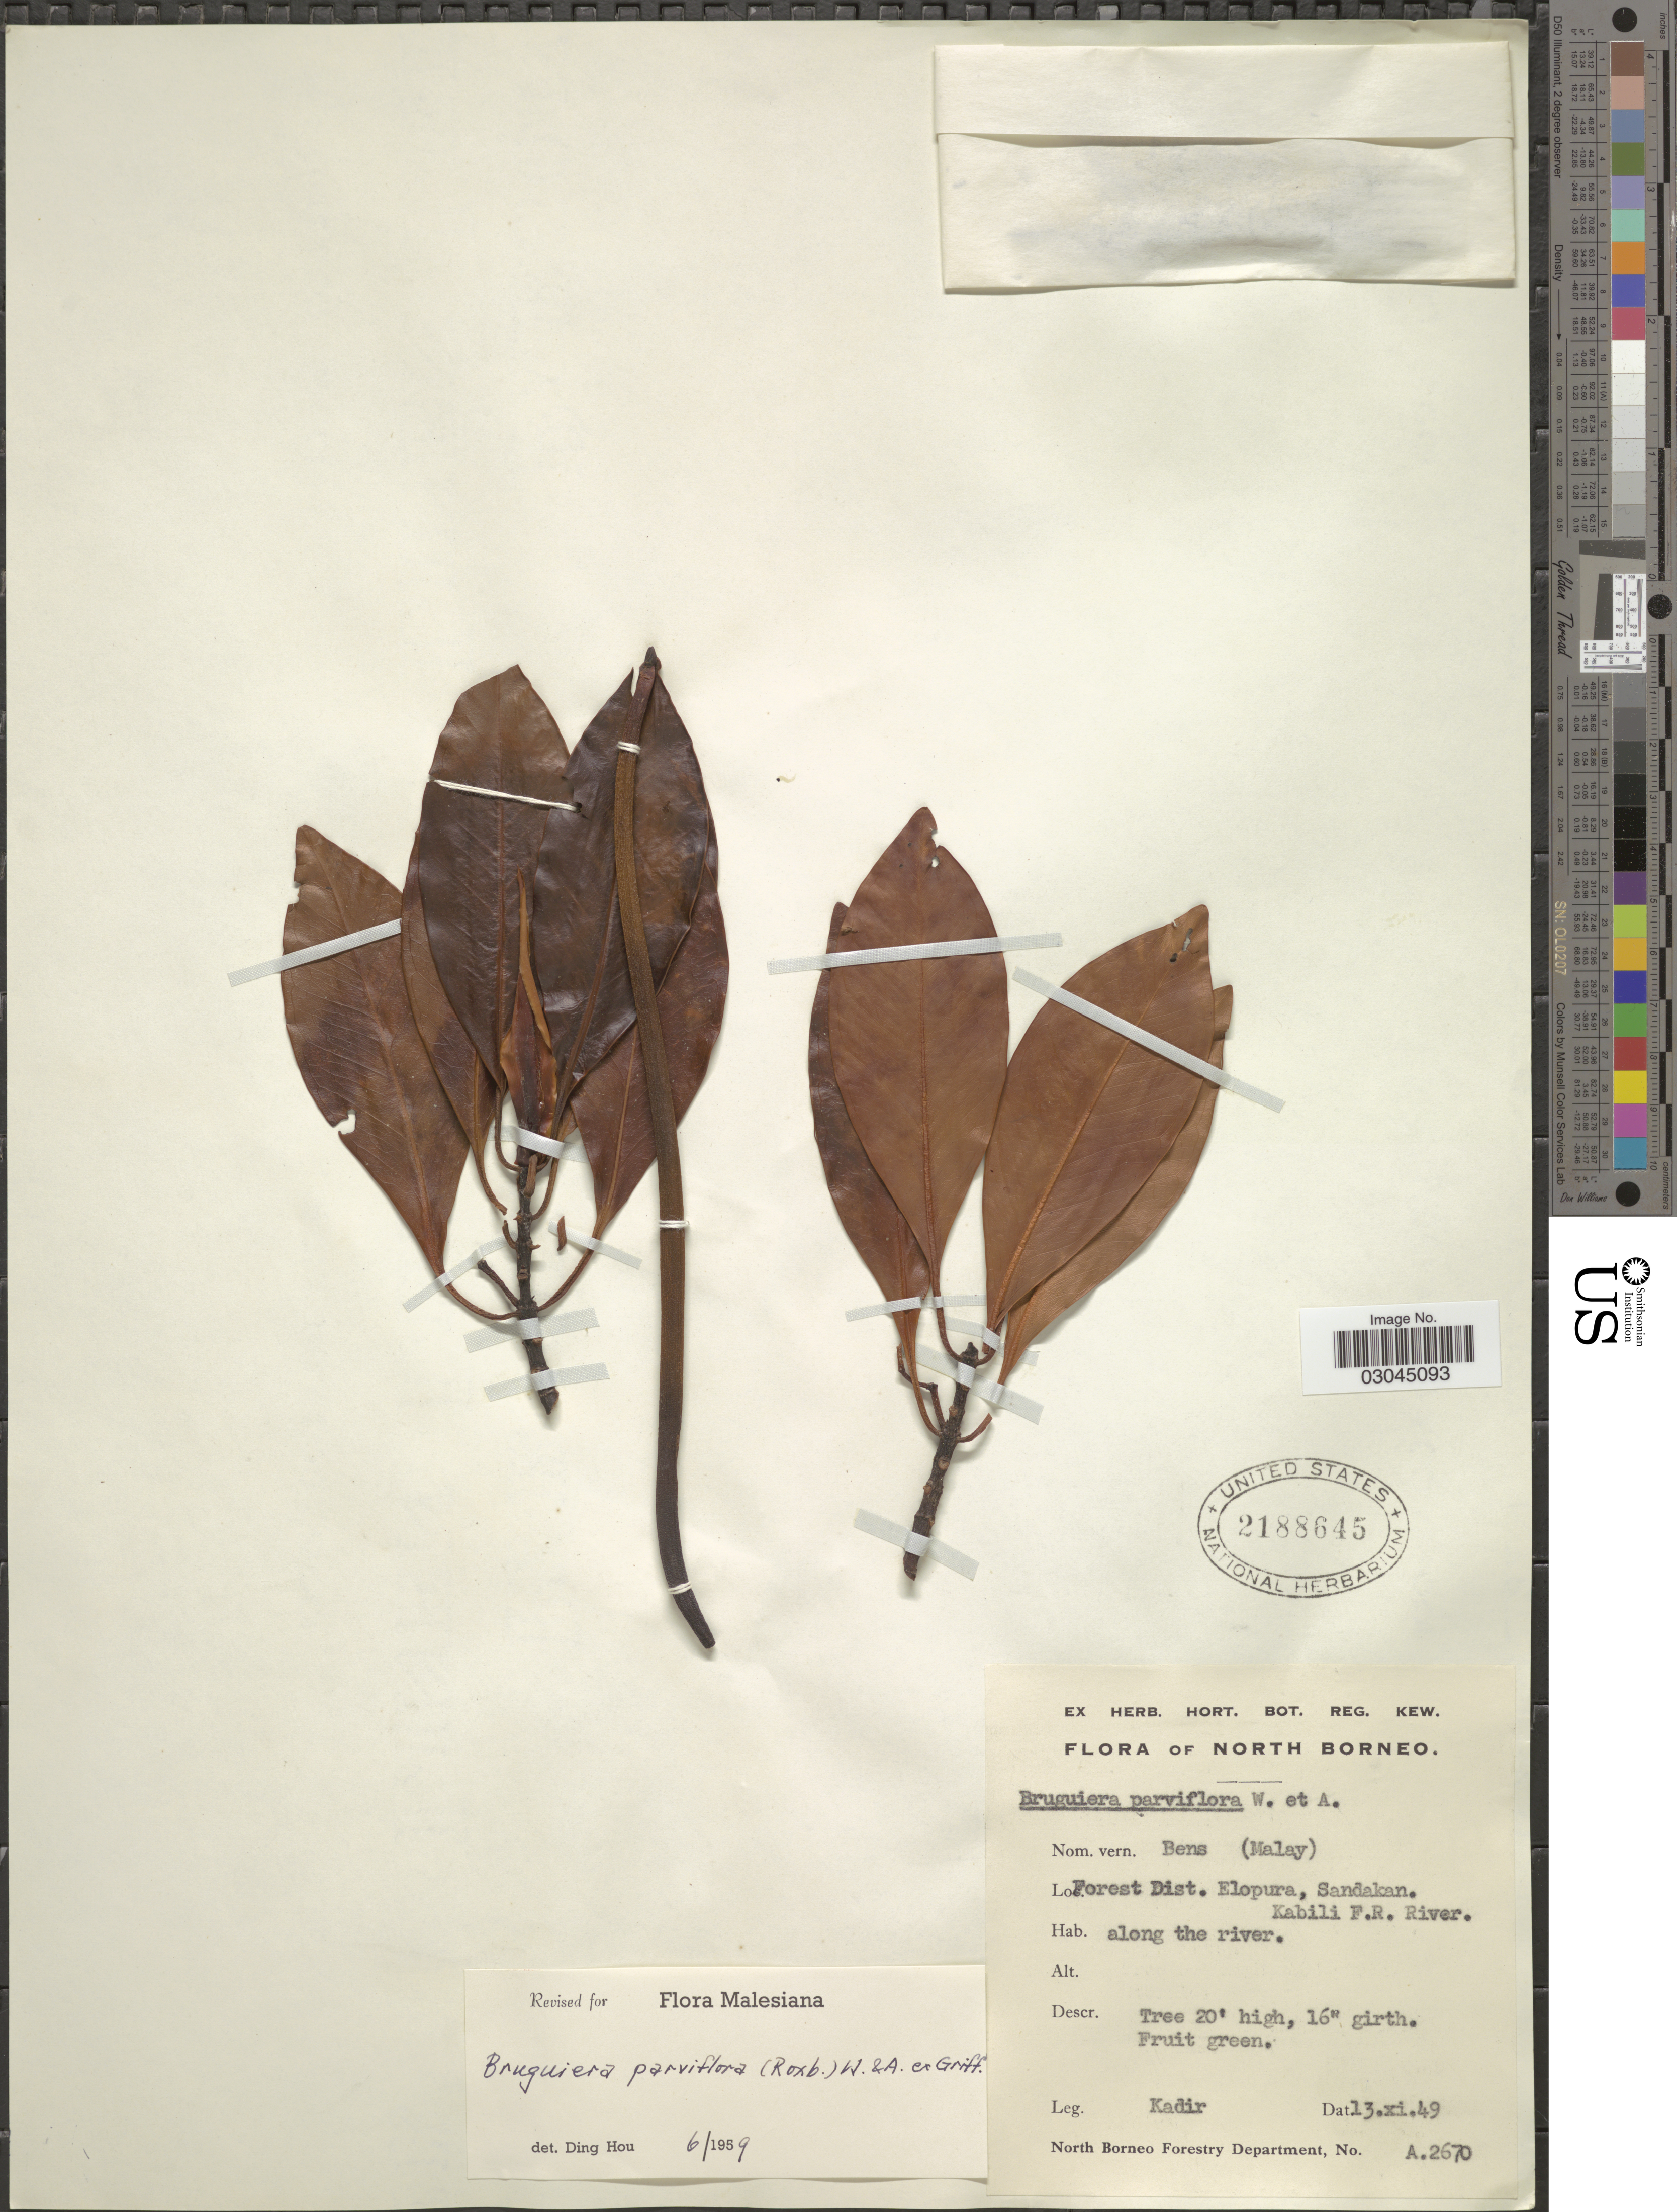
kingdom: Plantae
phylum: Tracheophyta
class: Magnoliopsida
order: Malpighiales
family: Rhizophoraceae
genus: Bruguiera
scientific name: Bruguiera parviflora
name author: (Roxb.) Wight & Arn. ex Griff.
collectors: -. Kadir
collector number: A. 2670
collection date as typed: Transcribed d/m/y: 13/11/49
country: Malaysia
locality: North Borneo, Forest Dist. Elopura, Sandakan, Kabili, F.R. River, along the river.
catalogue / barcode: US 2188645